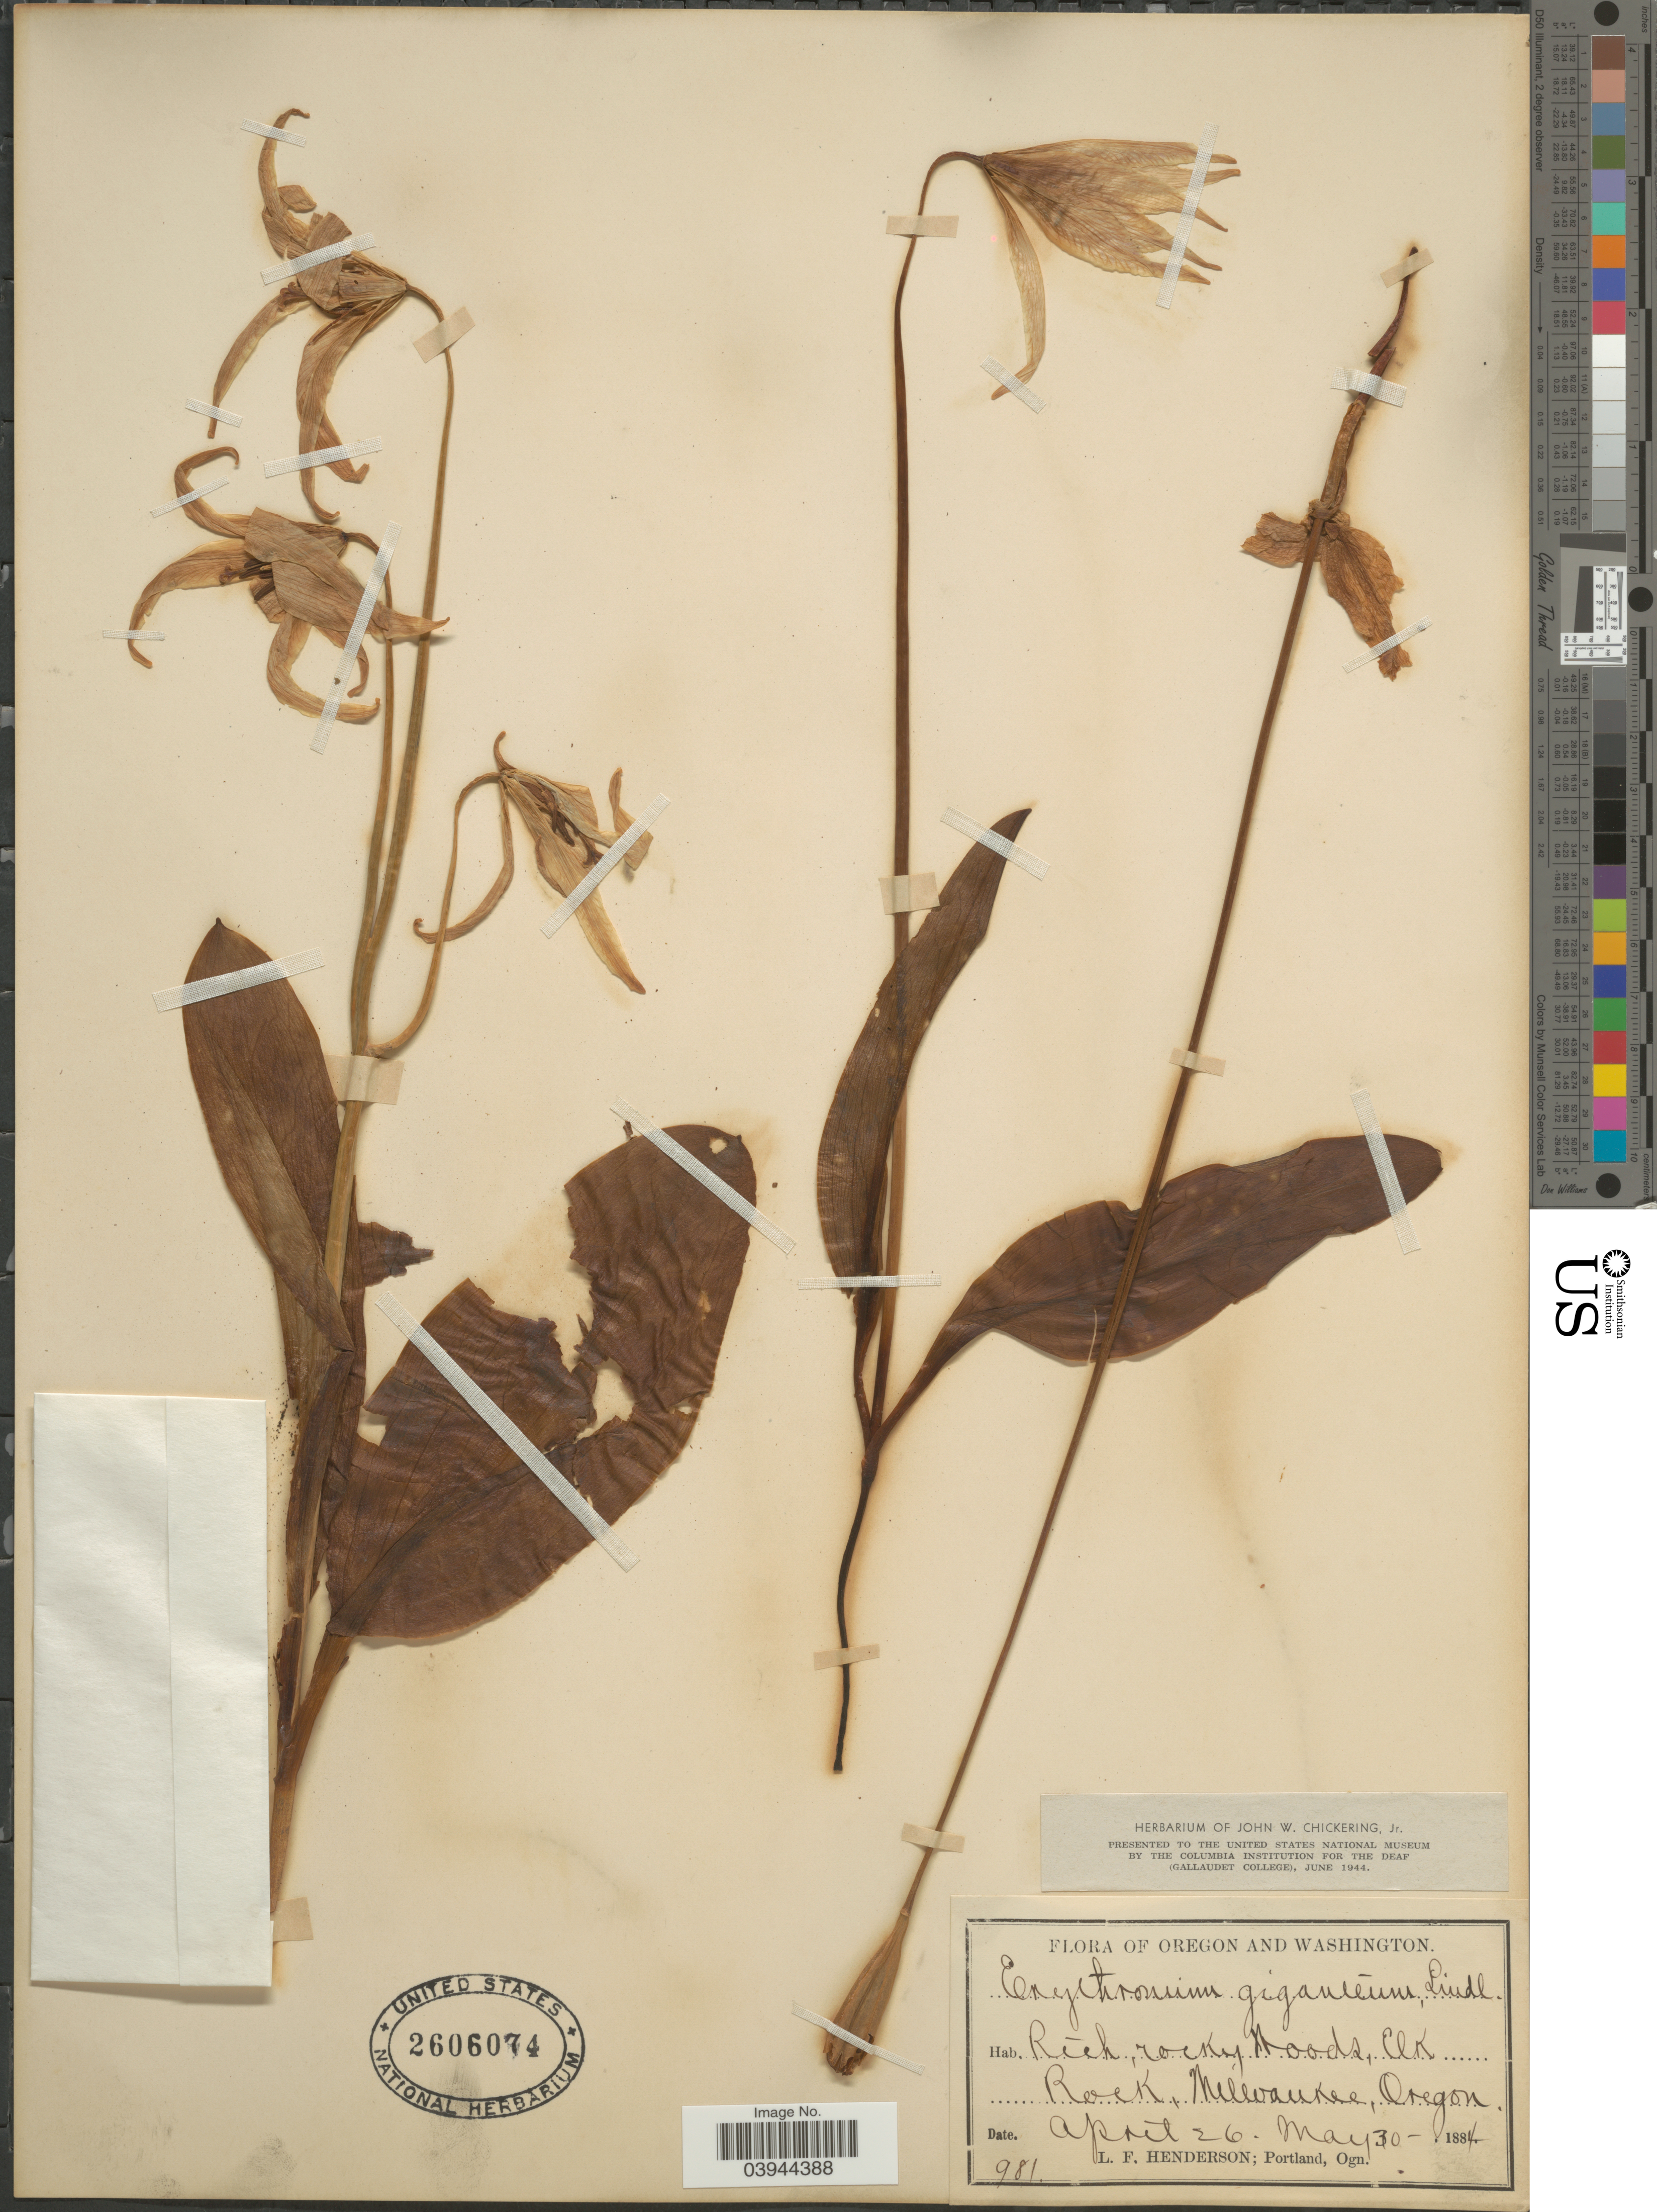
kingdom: Plantae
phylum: Tracheophyta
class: Liliopsida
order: Liliales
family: Liliaceae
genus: Erythronium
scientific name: Erythronium giganteum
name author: Lindl.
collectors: L. Henderson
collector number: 981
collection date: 1884-04-26/1884-05-30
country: United States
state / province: Oregon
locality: Elk Rock, Milwaukee.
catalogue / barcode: US 2606074